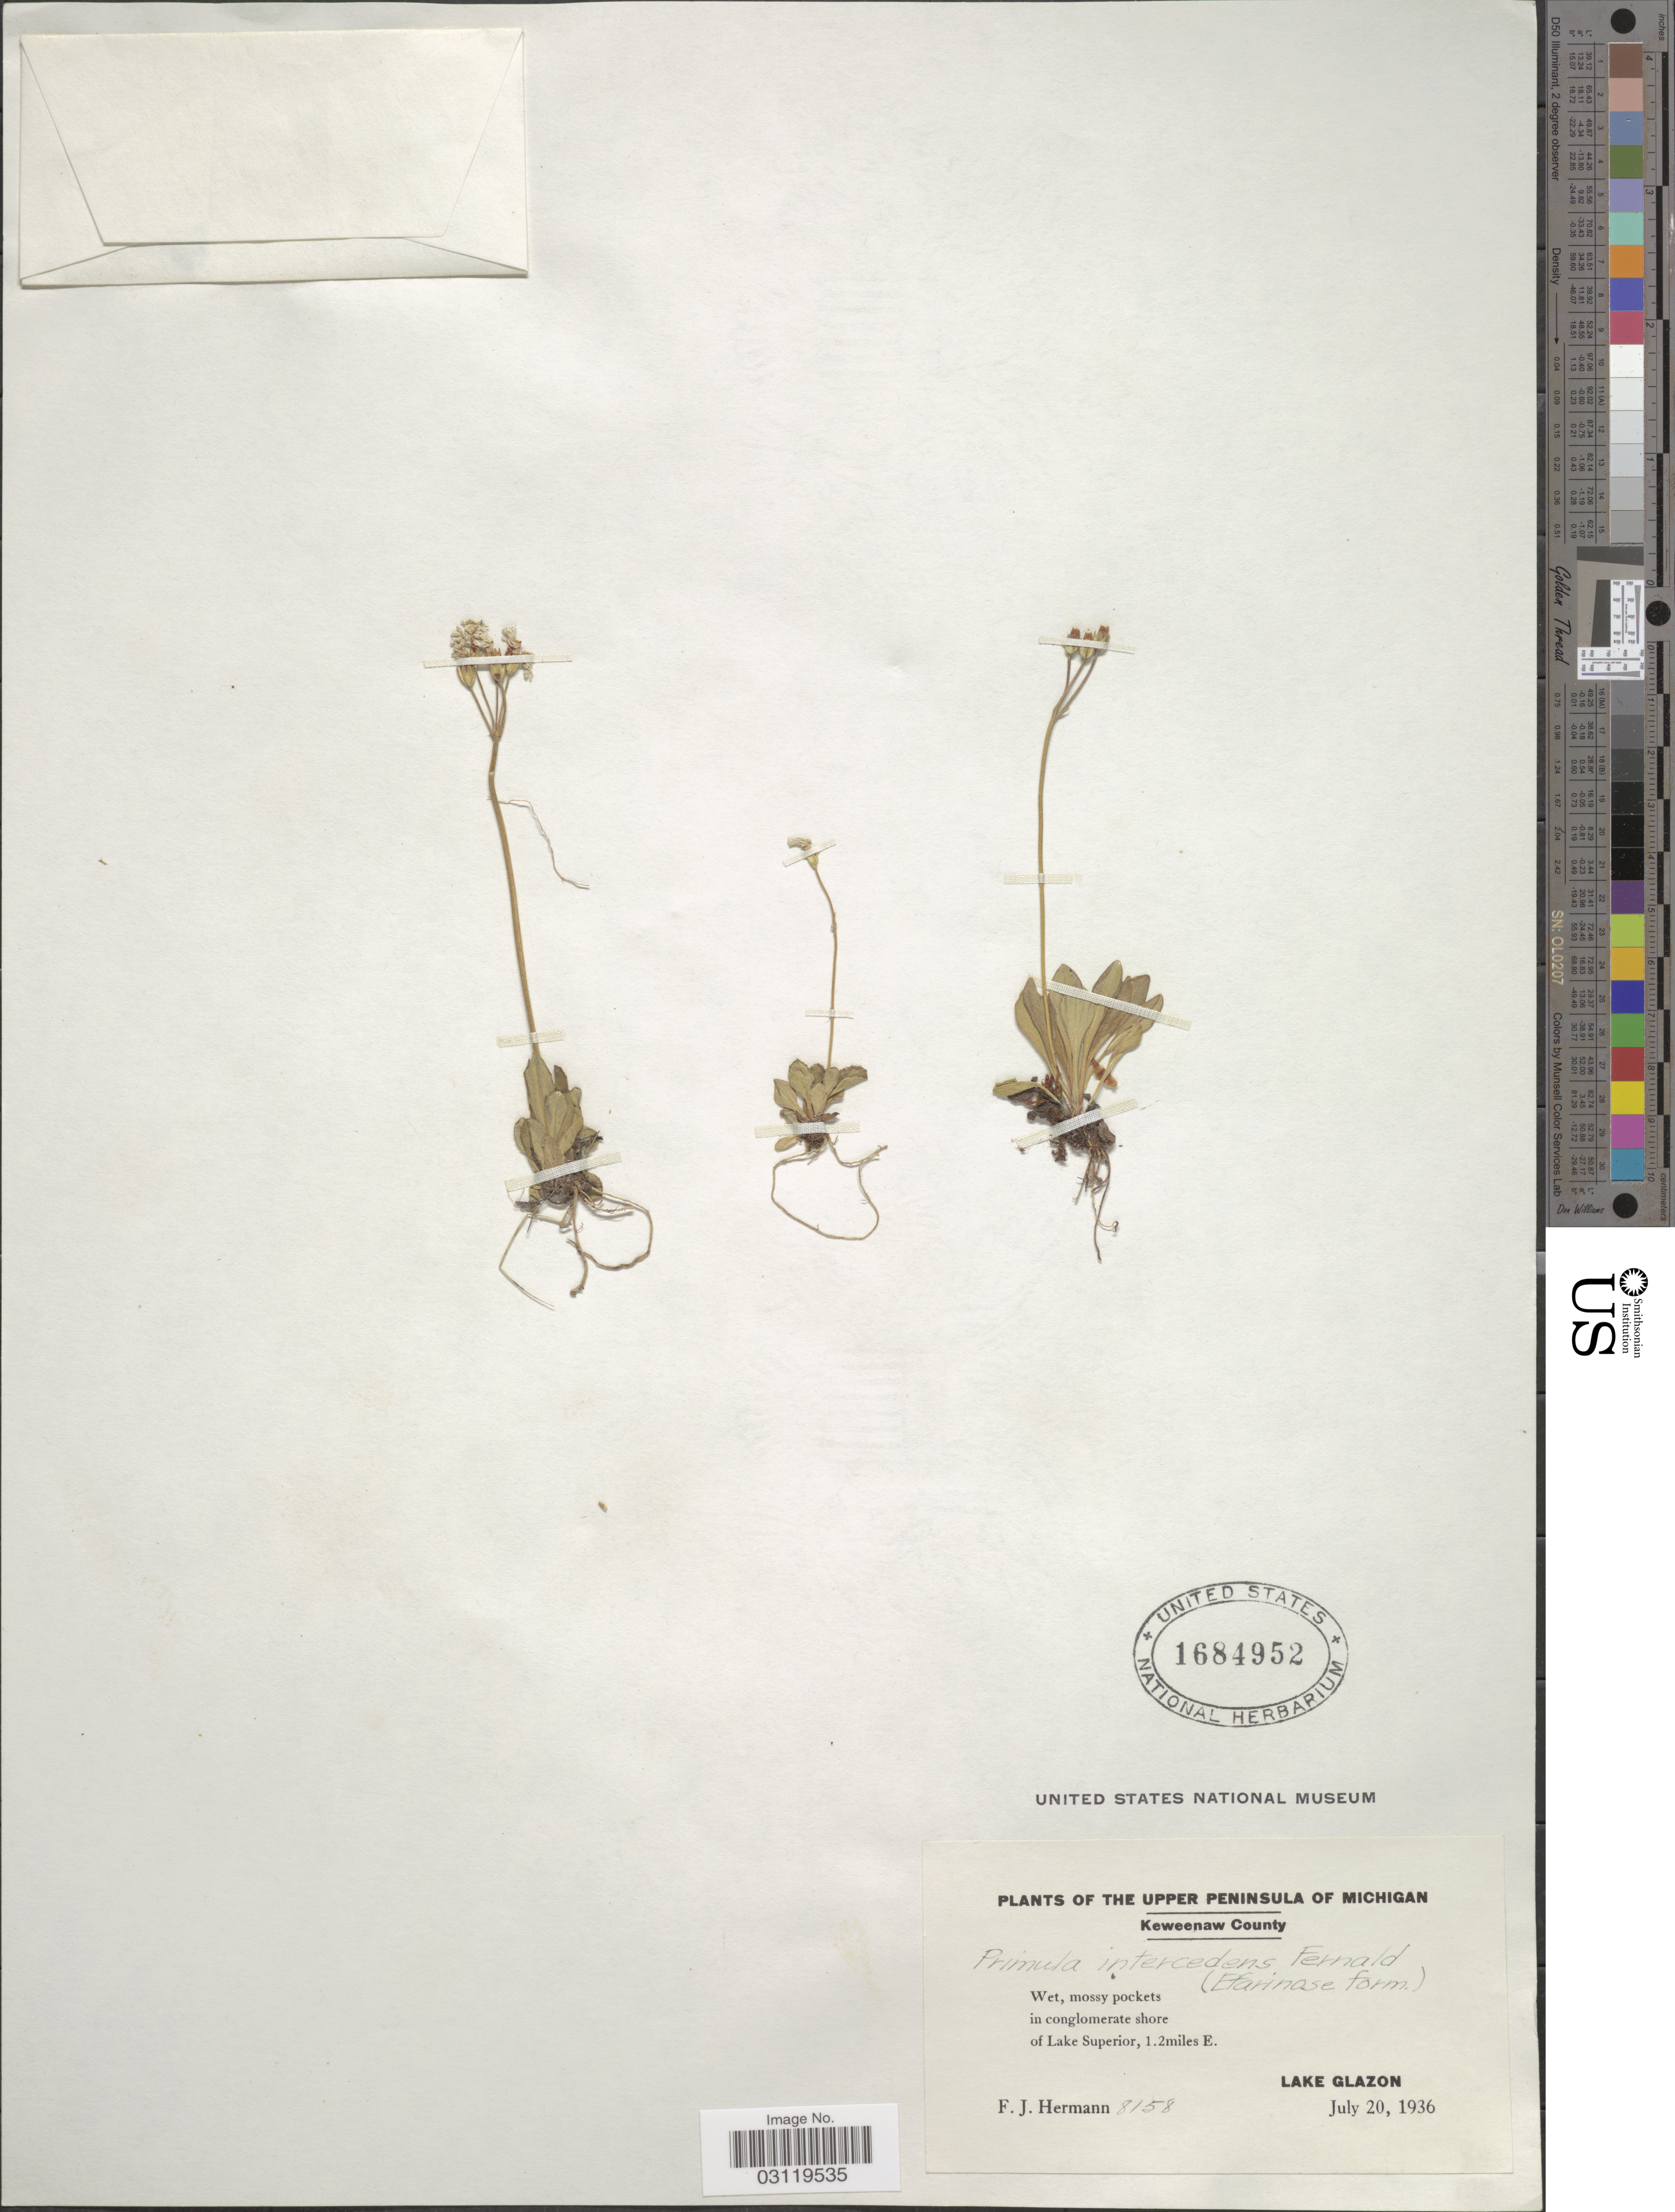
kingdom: Plantae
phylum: Tracheophyta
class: Magnoliopsida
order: Ericales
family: Primulaceae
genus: Primula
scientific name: Primula intercedens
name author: Fernald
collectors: F. J. Hermann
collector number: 8158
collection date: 1936-07-20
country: United States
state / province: Michigan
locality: The Upper Peninsula of Michigan, Keweenaw County, in conglomerate shore of Lake Superior, 1.2miles E., Lake Glazon.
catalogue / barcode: US 1684952